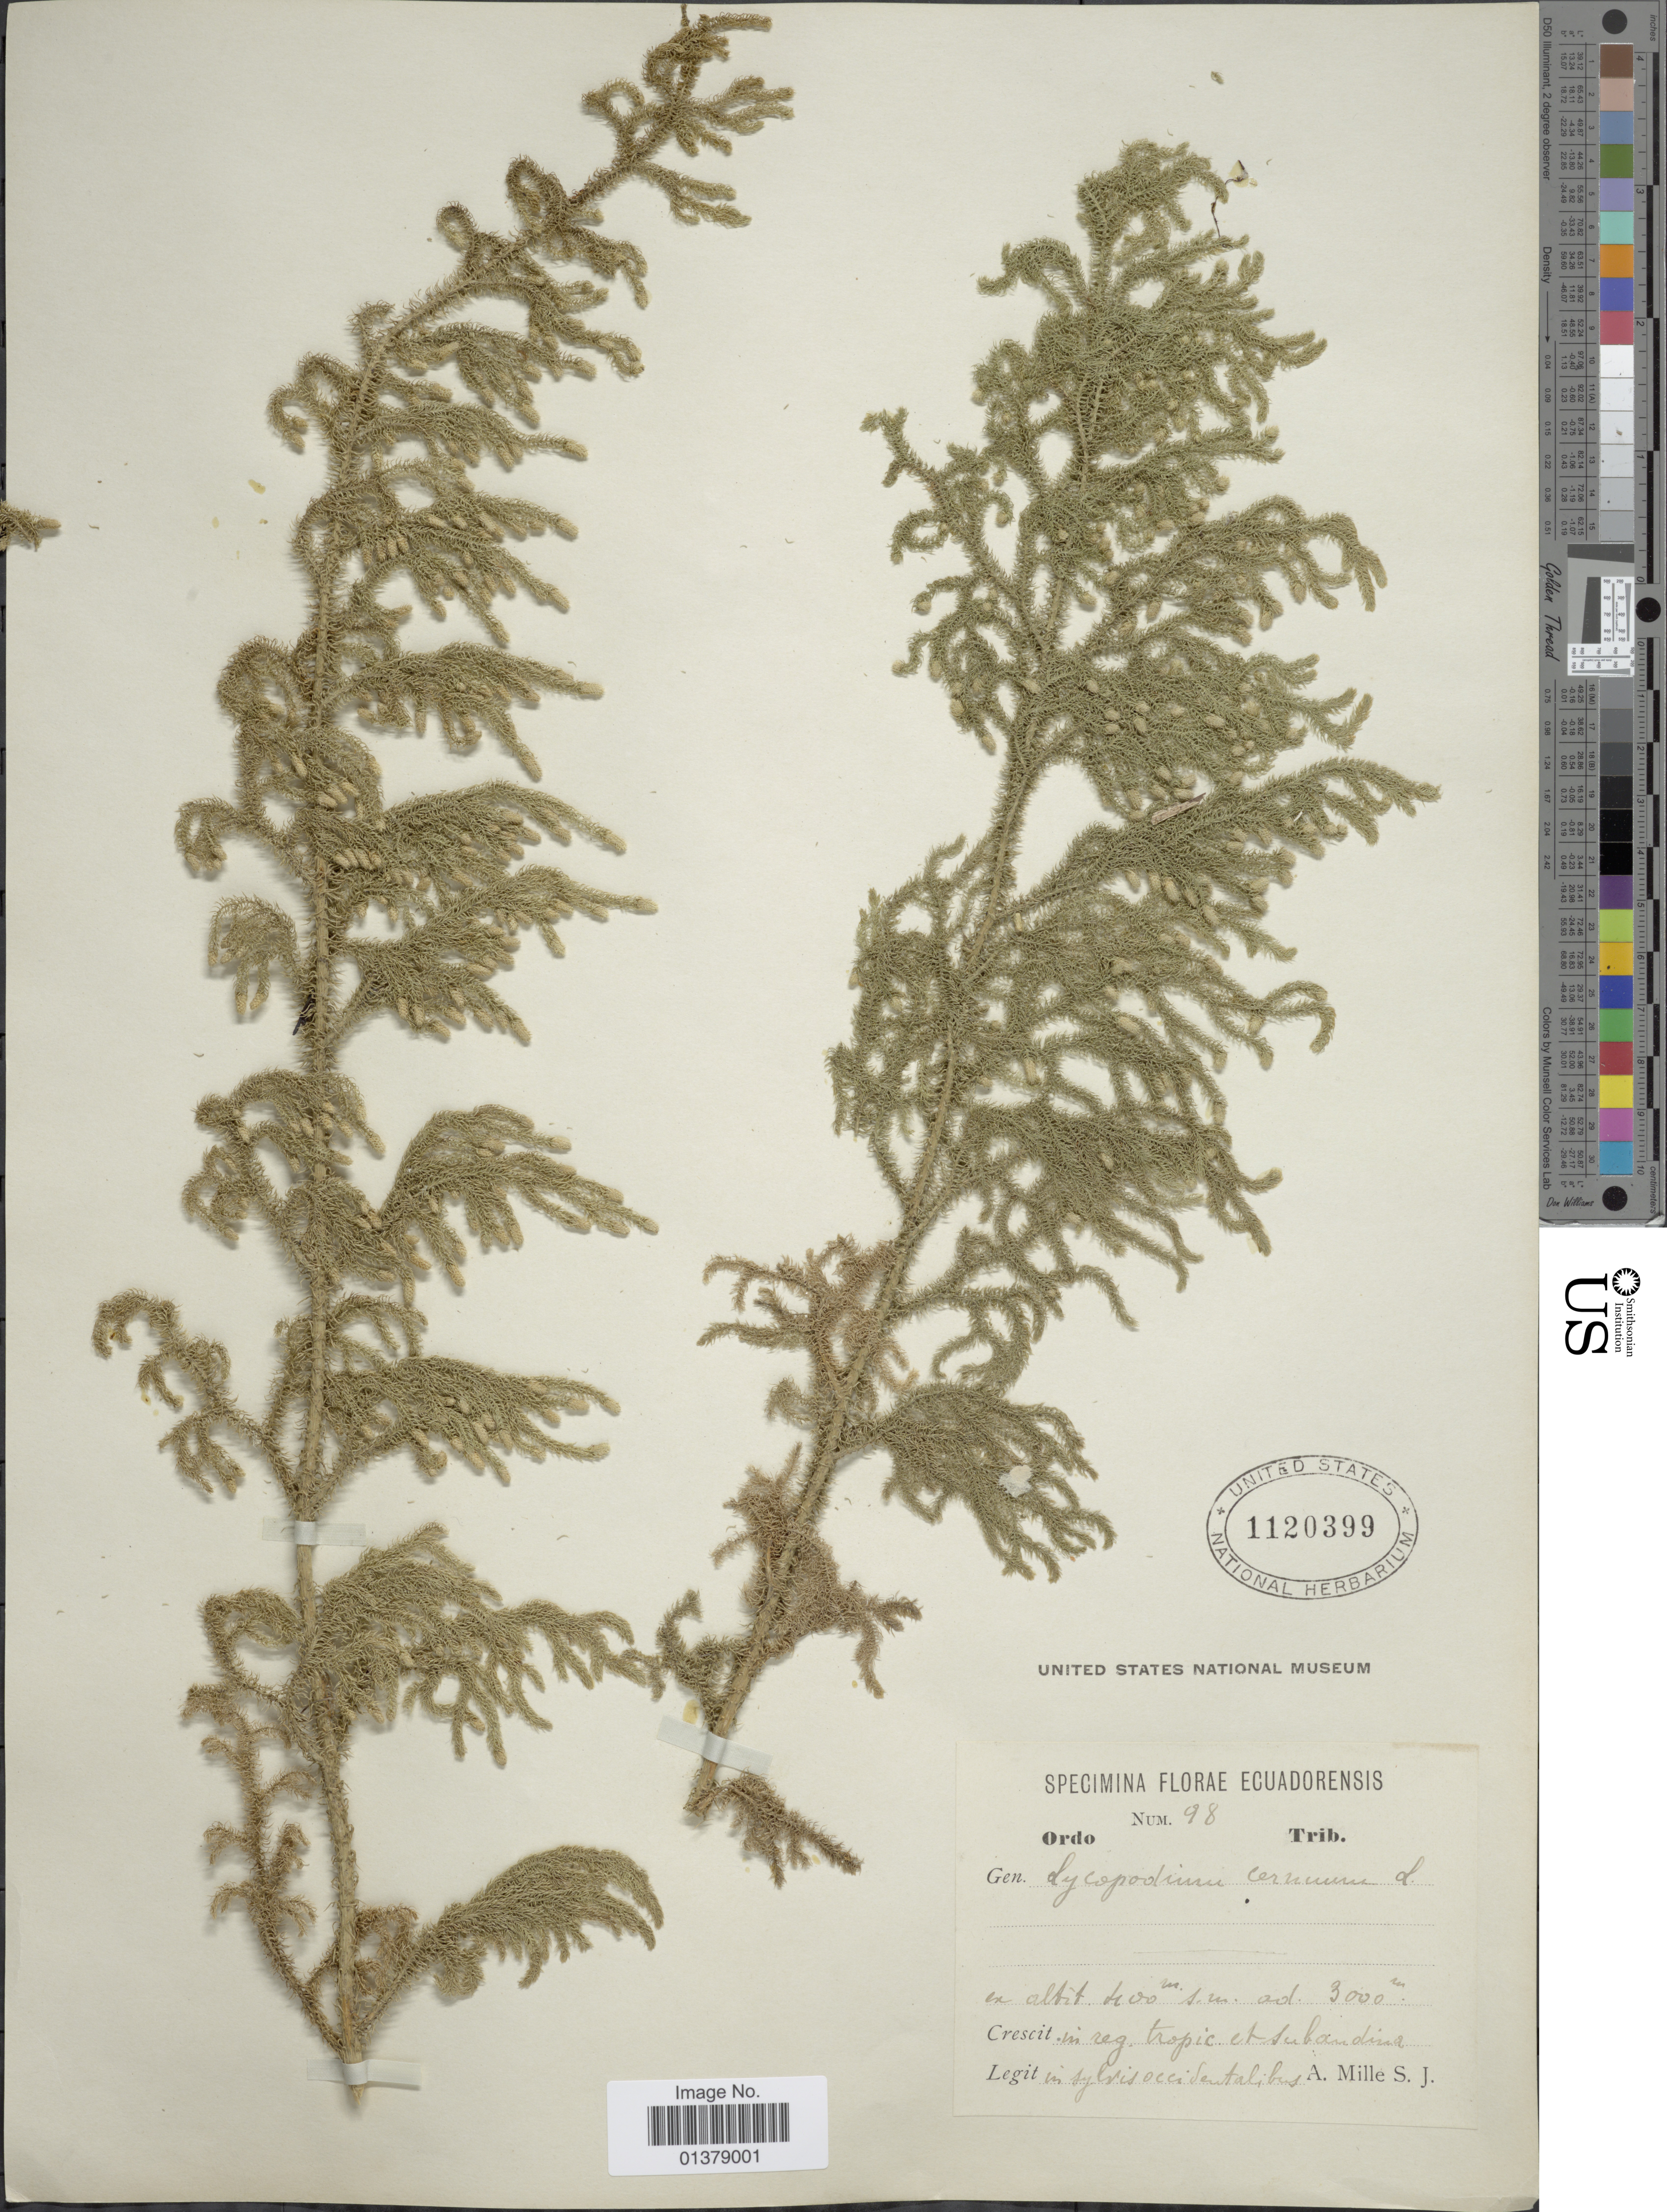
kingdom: Plantae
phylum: Tracheophyta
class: Lycopodiopsida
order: Lycopodiales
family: Lycopodiaceae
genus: Palhinhaea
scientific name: Palhinhaea cernua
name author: (L.) Vasc. & Franco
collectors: A. Miller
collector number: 98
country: Ecuador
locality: In reg. tropic et subandina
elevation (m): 400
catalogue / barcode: US 1120399